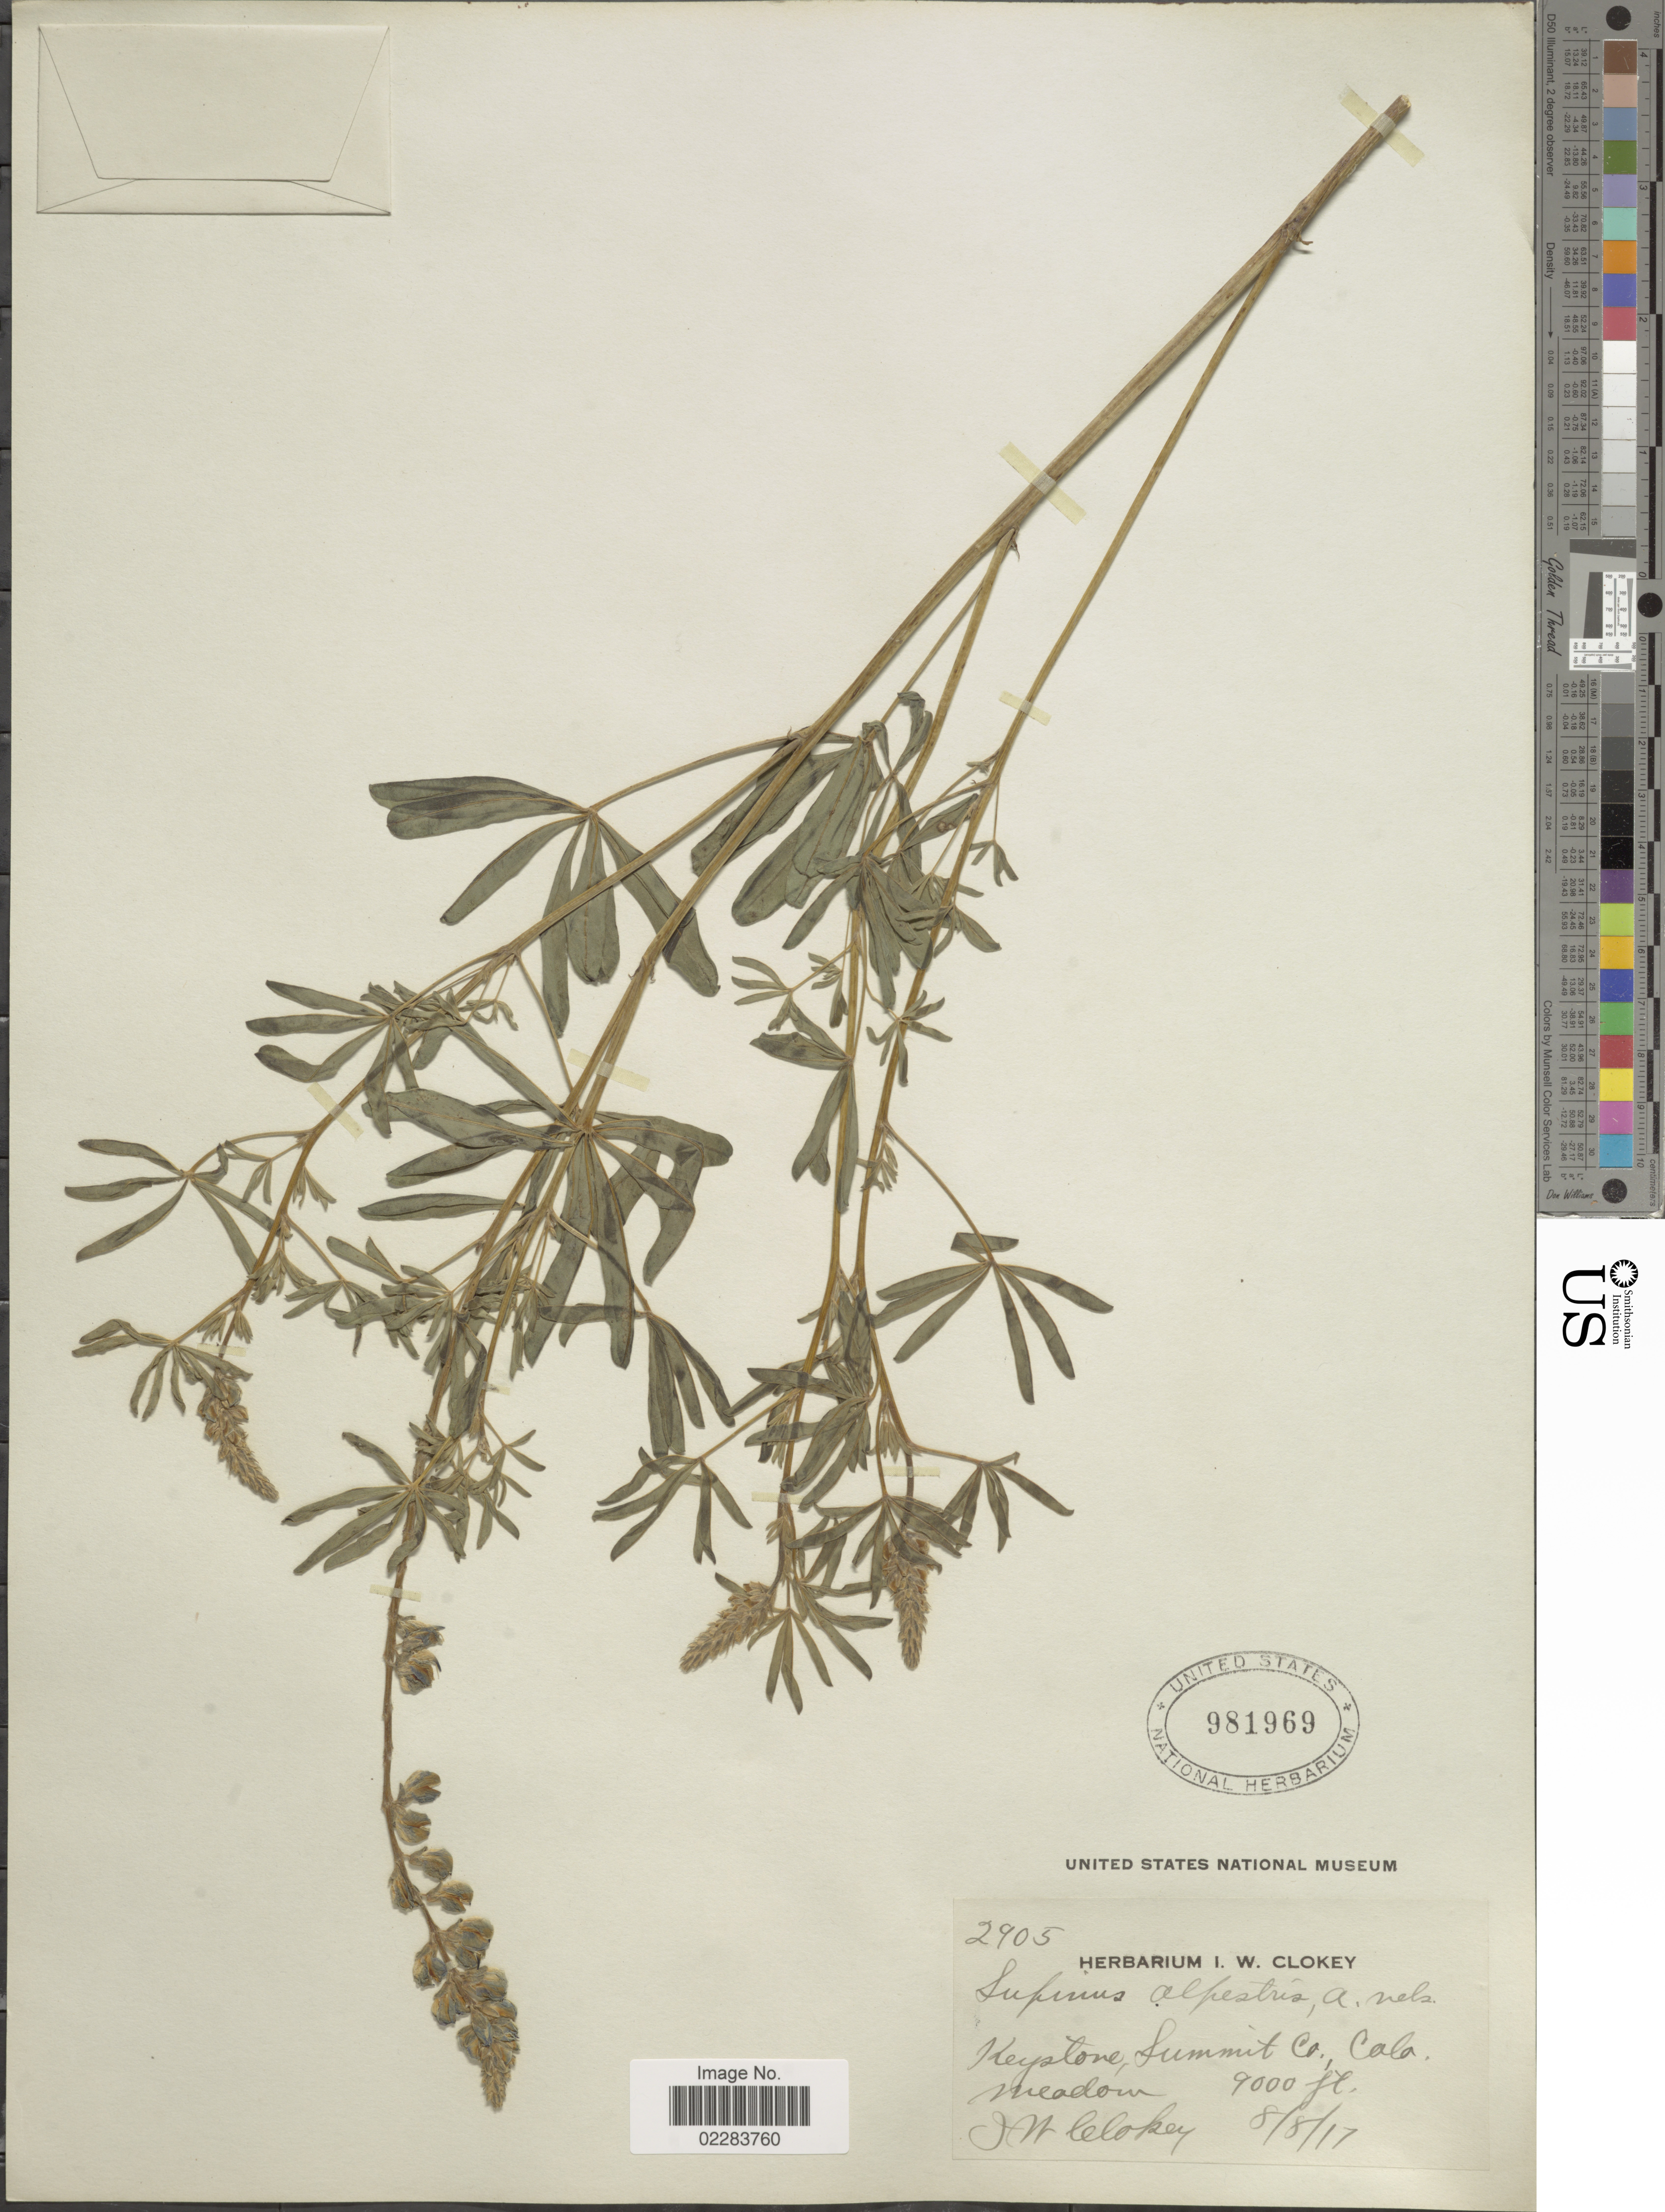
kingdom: Plantae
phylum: Tracheophyta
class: Magnoliopsida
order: Fabales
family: Fabaceae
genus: Lupinus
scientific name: Lupinus alpestris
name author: A. Nelson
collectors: I. W. Clokey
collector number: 2905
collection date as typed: Transcribed d/m/y: 8/8/17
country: United States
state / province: Colorado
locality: Keystone, Summit Co. Colo. Meadow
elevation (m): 2743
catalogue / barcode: US 981969